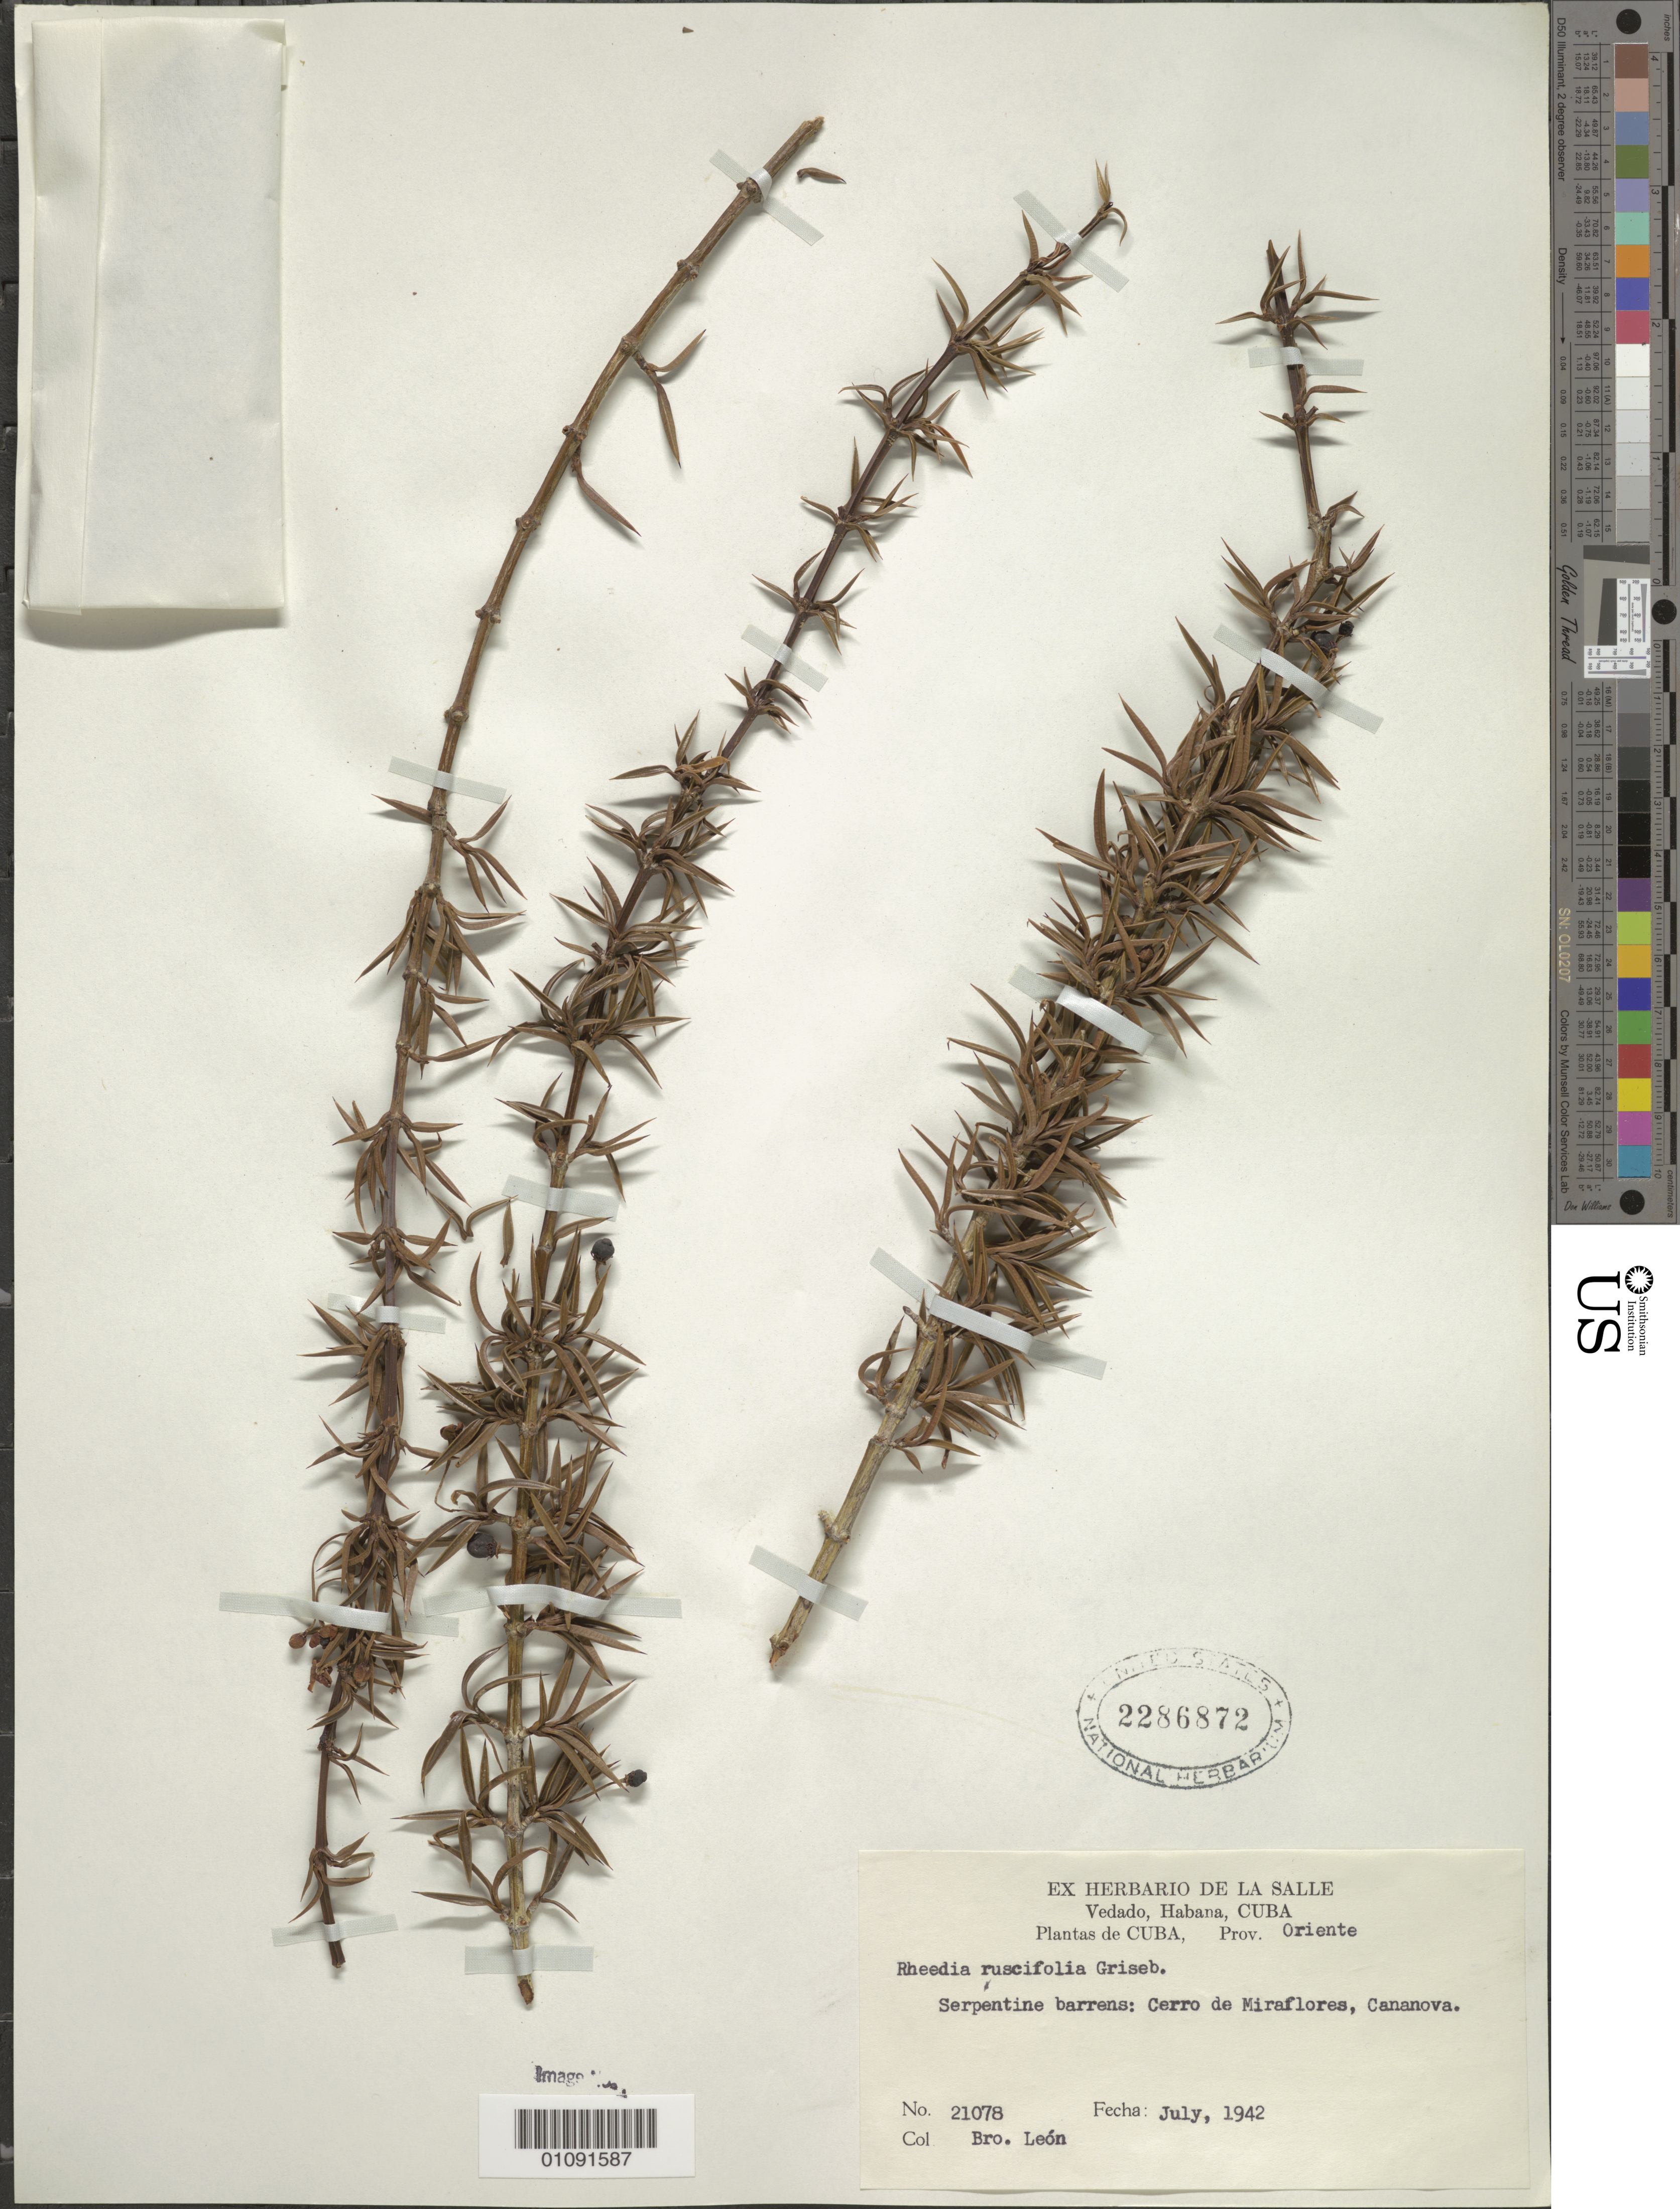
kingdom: Plantae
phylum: Tracheophyta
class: Magnoliopsida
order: Malpighiales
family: Clusiaceae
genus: Garcinia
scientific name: Garcinia ruscifolia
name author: (Griseb.) Borhidi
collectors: Bro. León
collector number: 21078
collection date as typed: Jul 1942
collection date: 1942-07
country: Cuba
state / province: Oriente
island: Cuba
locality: Serpentine barrens: Cerro de Miraflores, Cananova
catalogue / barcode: US 2286872